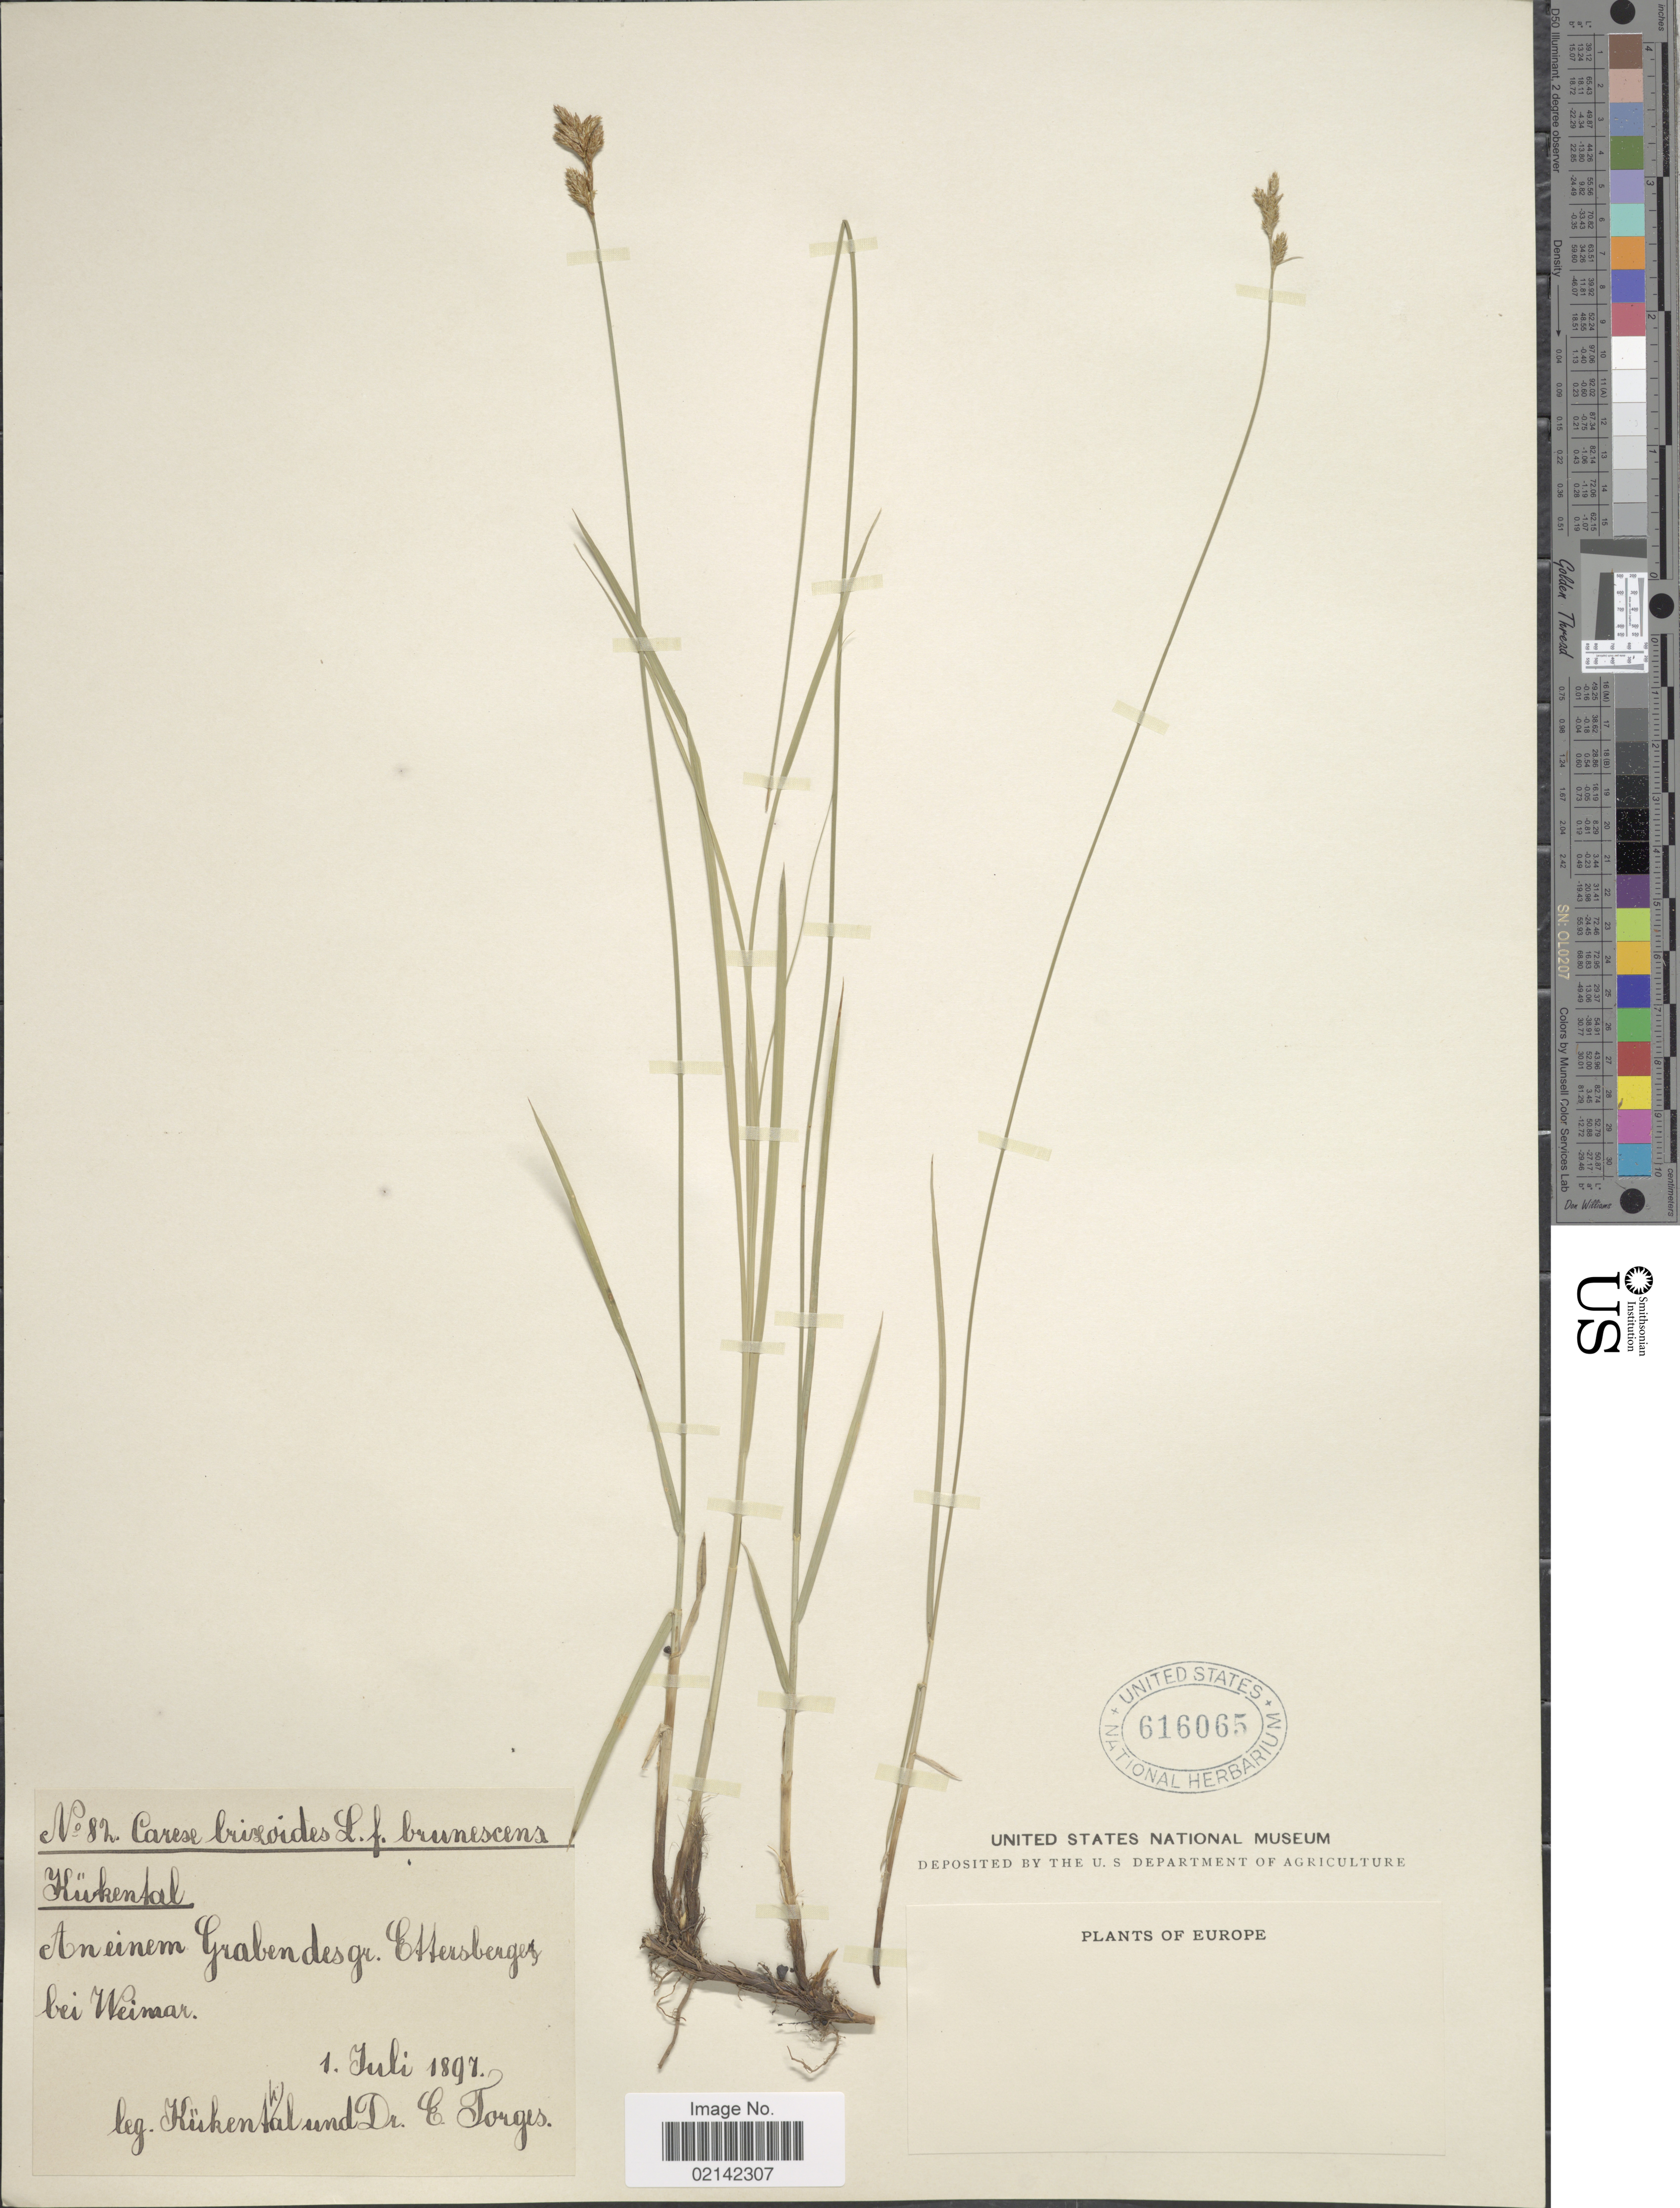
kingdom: Plantae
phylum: Tracheophyta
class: Liliopsida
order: Poales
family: Cyperaceae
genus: Carex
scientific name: Carex brizoides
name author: L.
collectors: G. Kükenthal & E. Torges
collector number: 82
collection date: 1897-07-01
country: Germany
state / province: Thuringia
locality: An einem Grabendesgr. Ettersberges bei Weimar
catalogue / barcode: US 616065